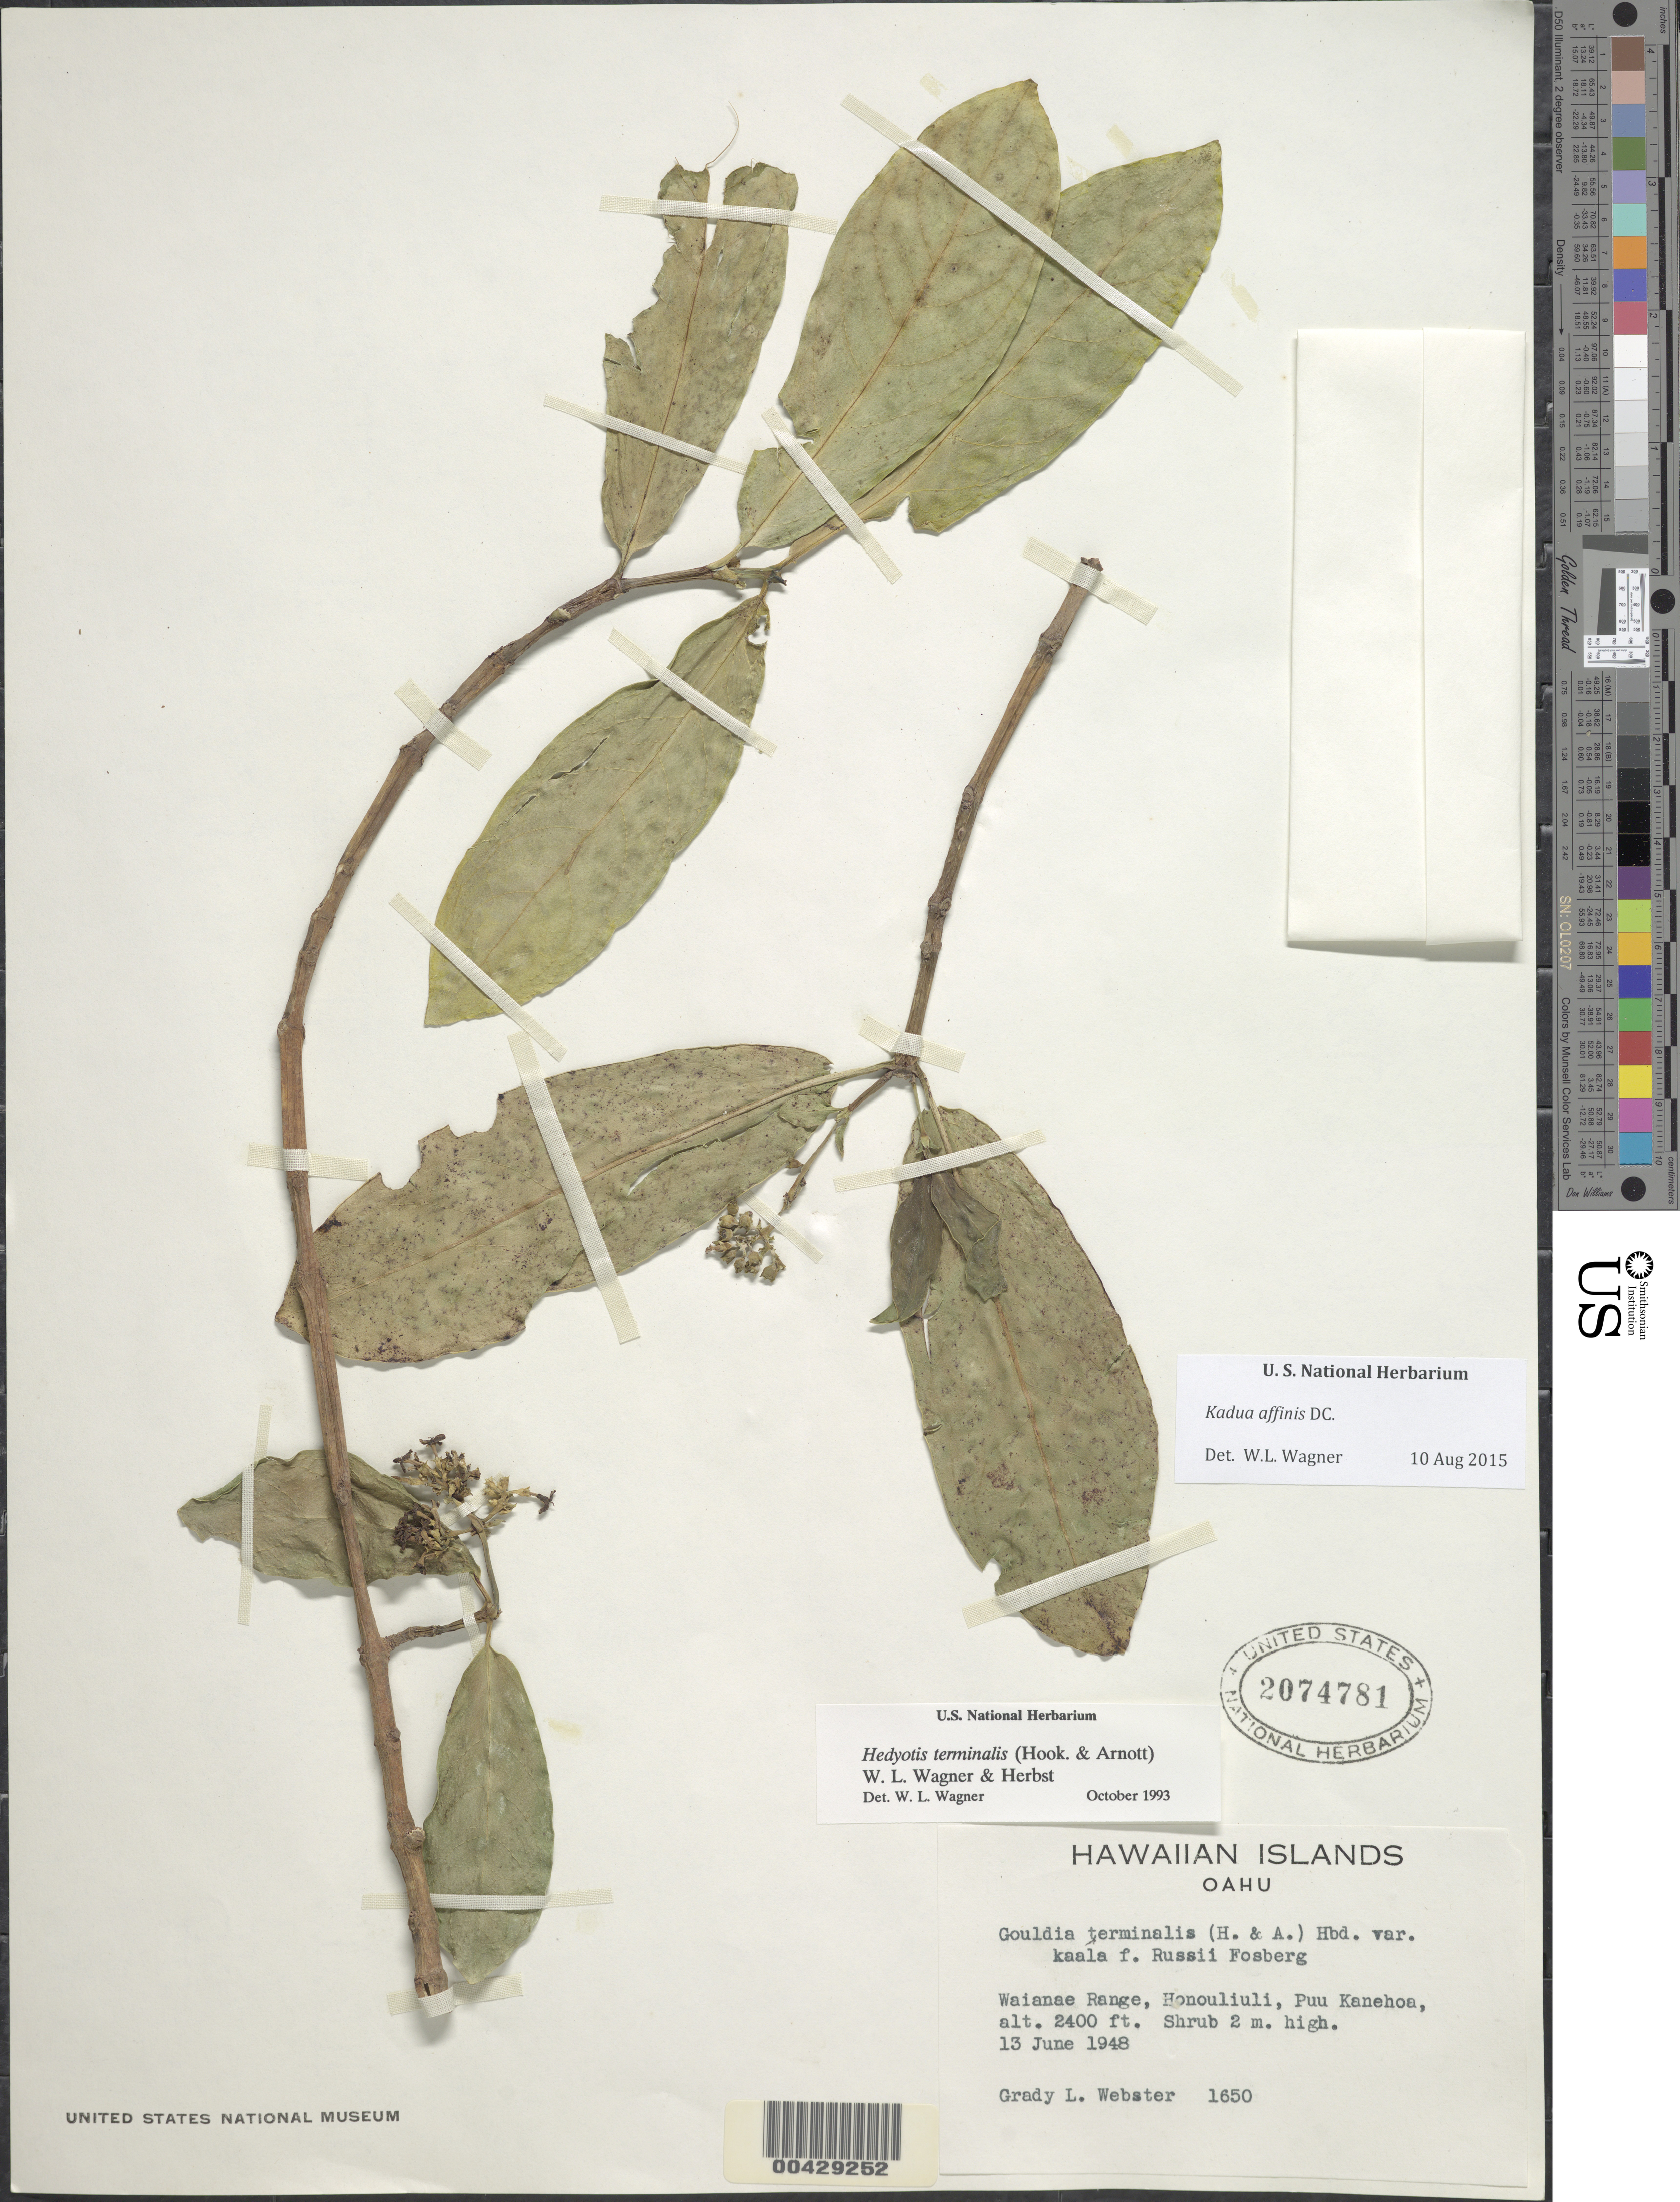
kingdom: Plantae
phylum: Tracheophyta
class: Magnoliopsida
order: Gentianales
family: Rubiaceae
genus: Kadua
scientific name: Kadua affinis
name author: DC.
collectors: G. L. Webster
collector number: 1650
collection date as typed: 13 Jun 1948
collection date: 1948-06-13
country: United States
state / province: Hawaii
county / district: Honolulu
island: Oahu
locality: Waianae Range, Honouliuli, Puu Kanehoa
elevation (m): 732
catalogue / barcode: US 2074781